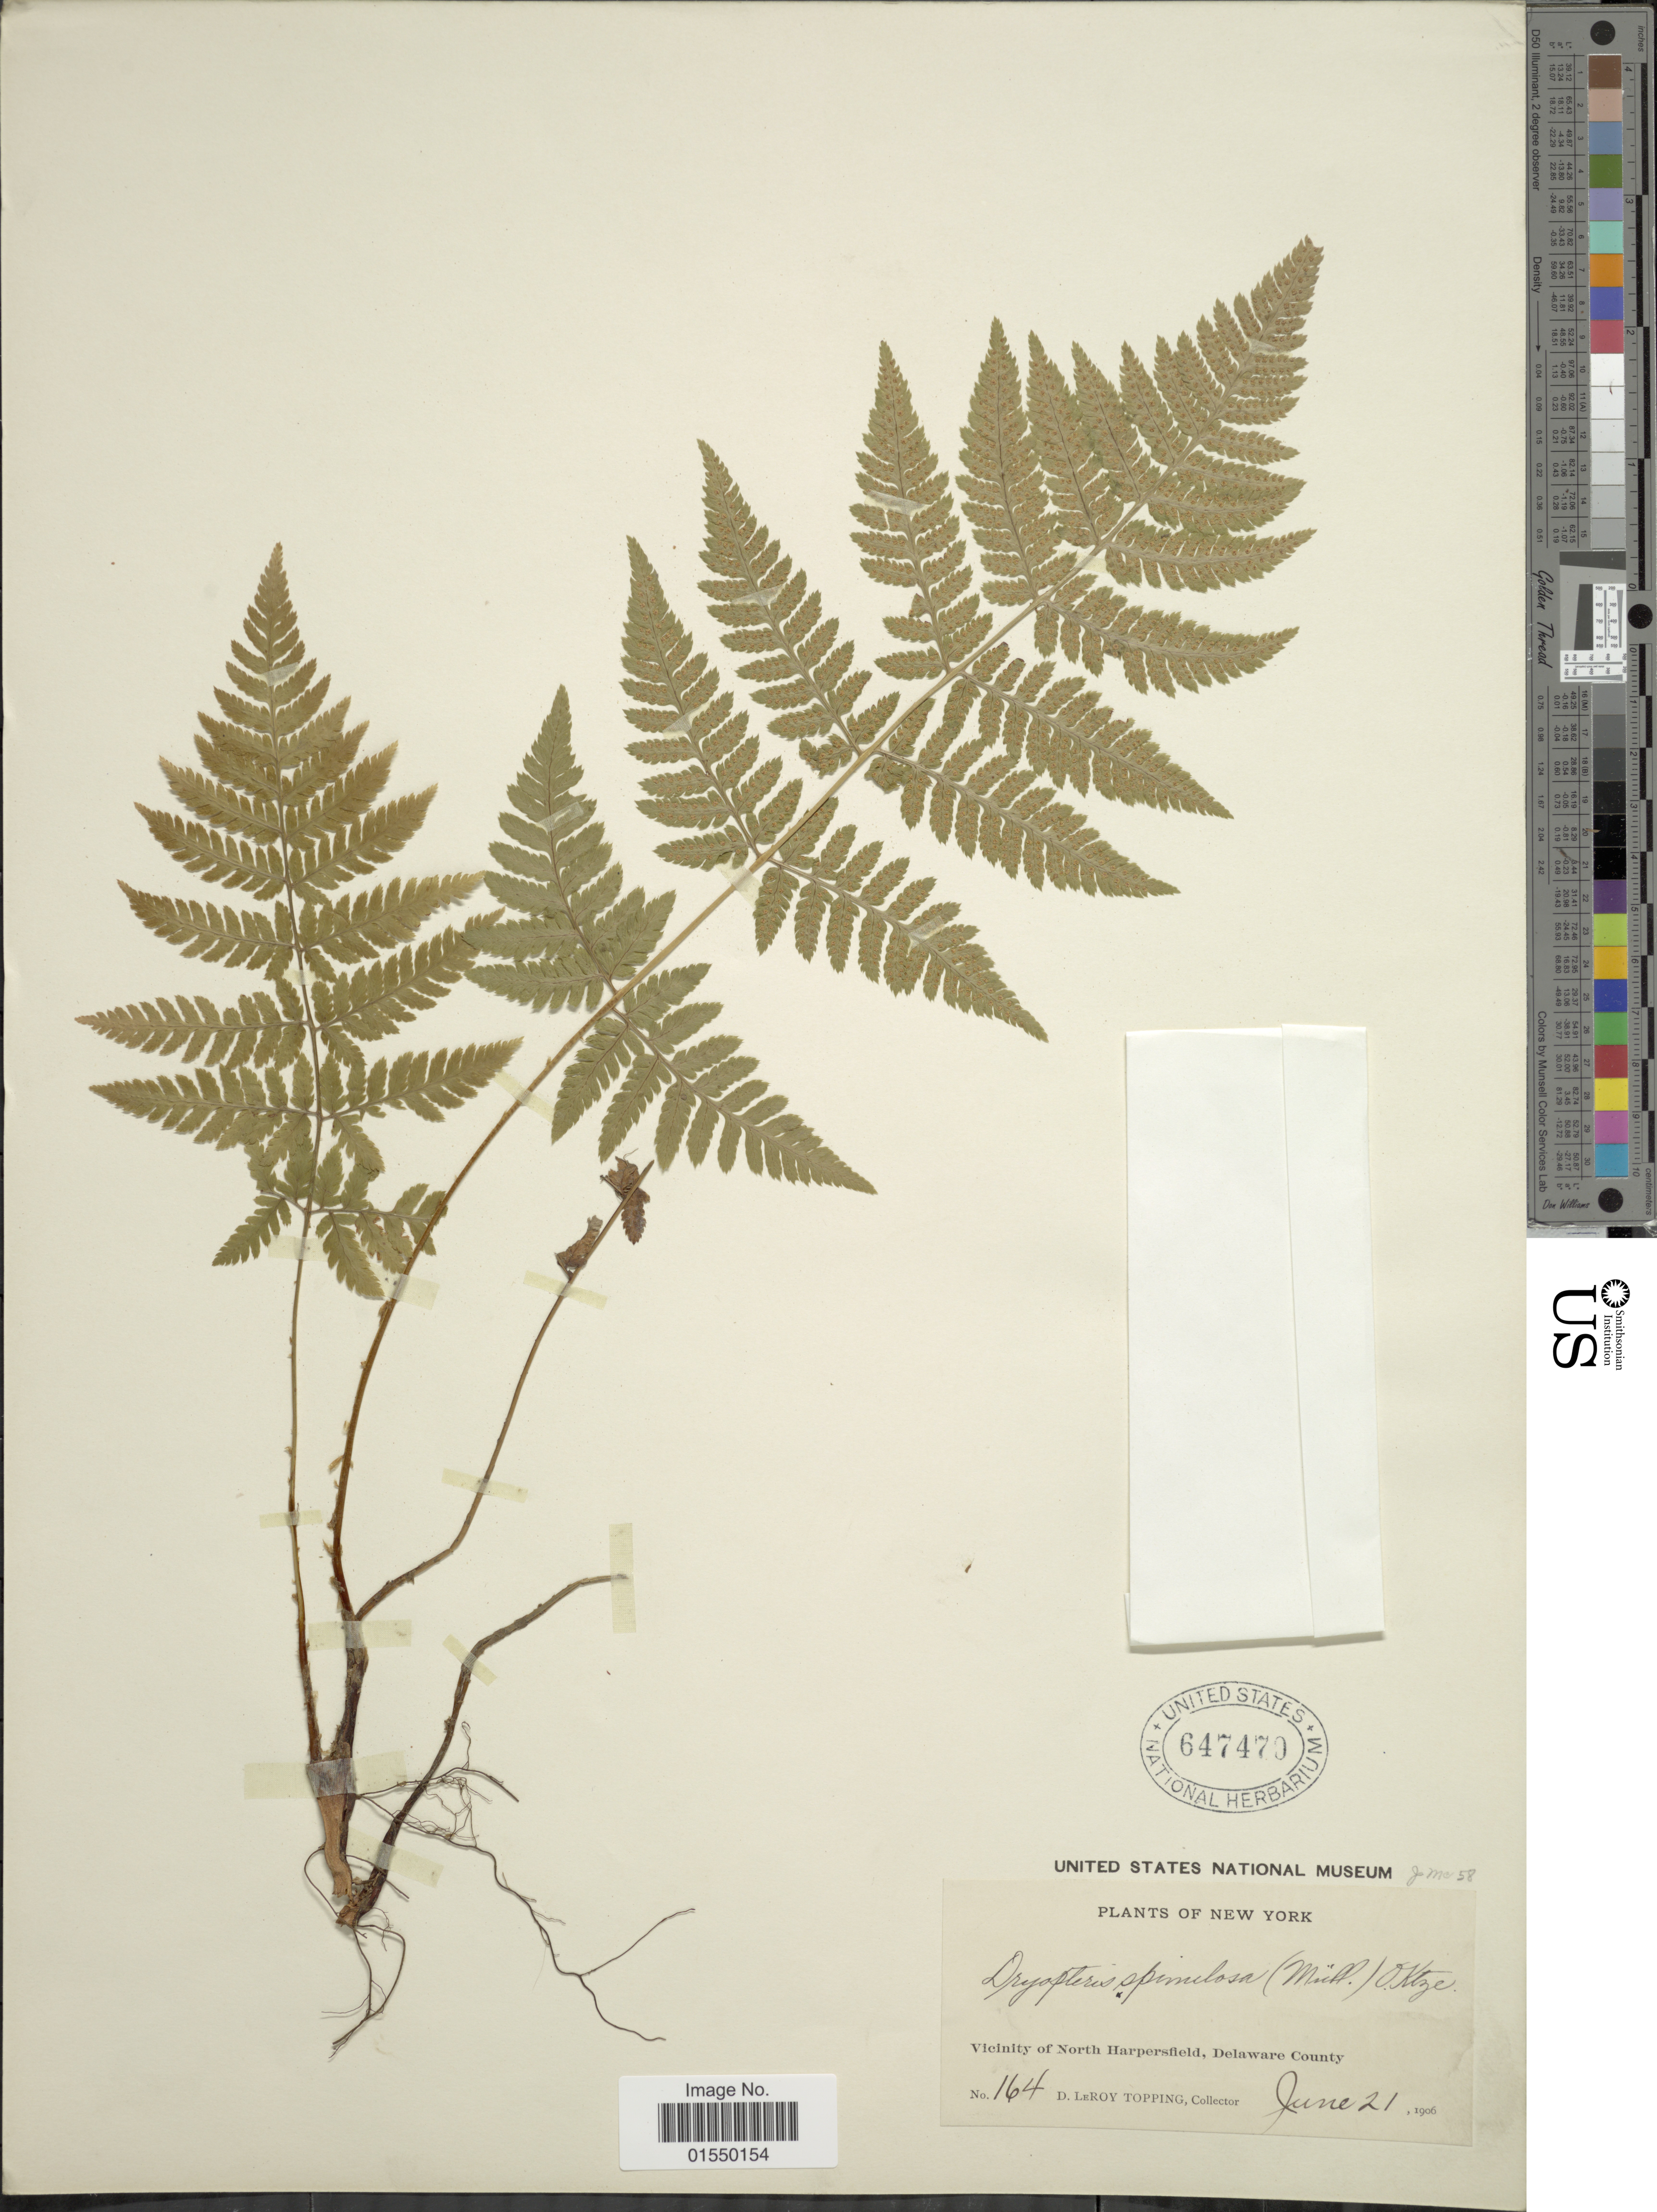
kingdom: Plantae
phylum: Tracheophyta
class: Polypodiopsida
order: Polypodiales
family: Dryopteridaceae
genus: Dryopteris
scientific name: Dryopteris carthusiana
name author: (Villars) H.P. Fuchs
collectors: D. L. Topping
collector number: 164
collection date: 1906-06-21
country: United States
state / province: New York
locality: Vicinity of North Harpersfield, Delaware County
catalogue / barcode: US 647470